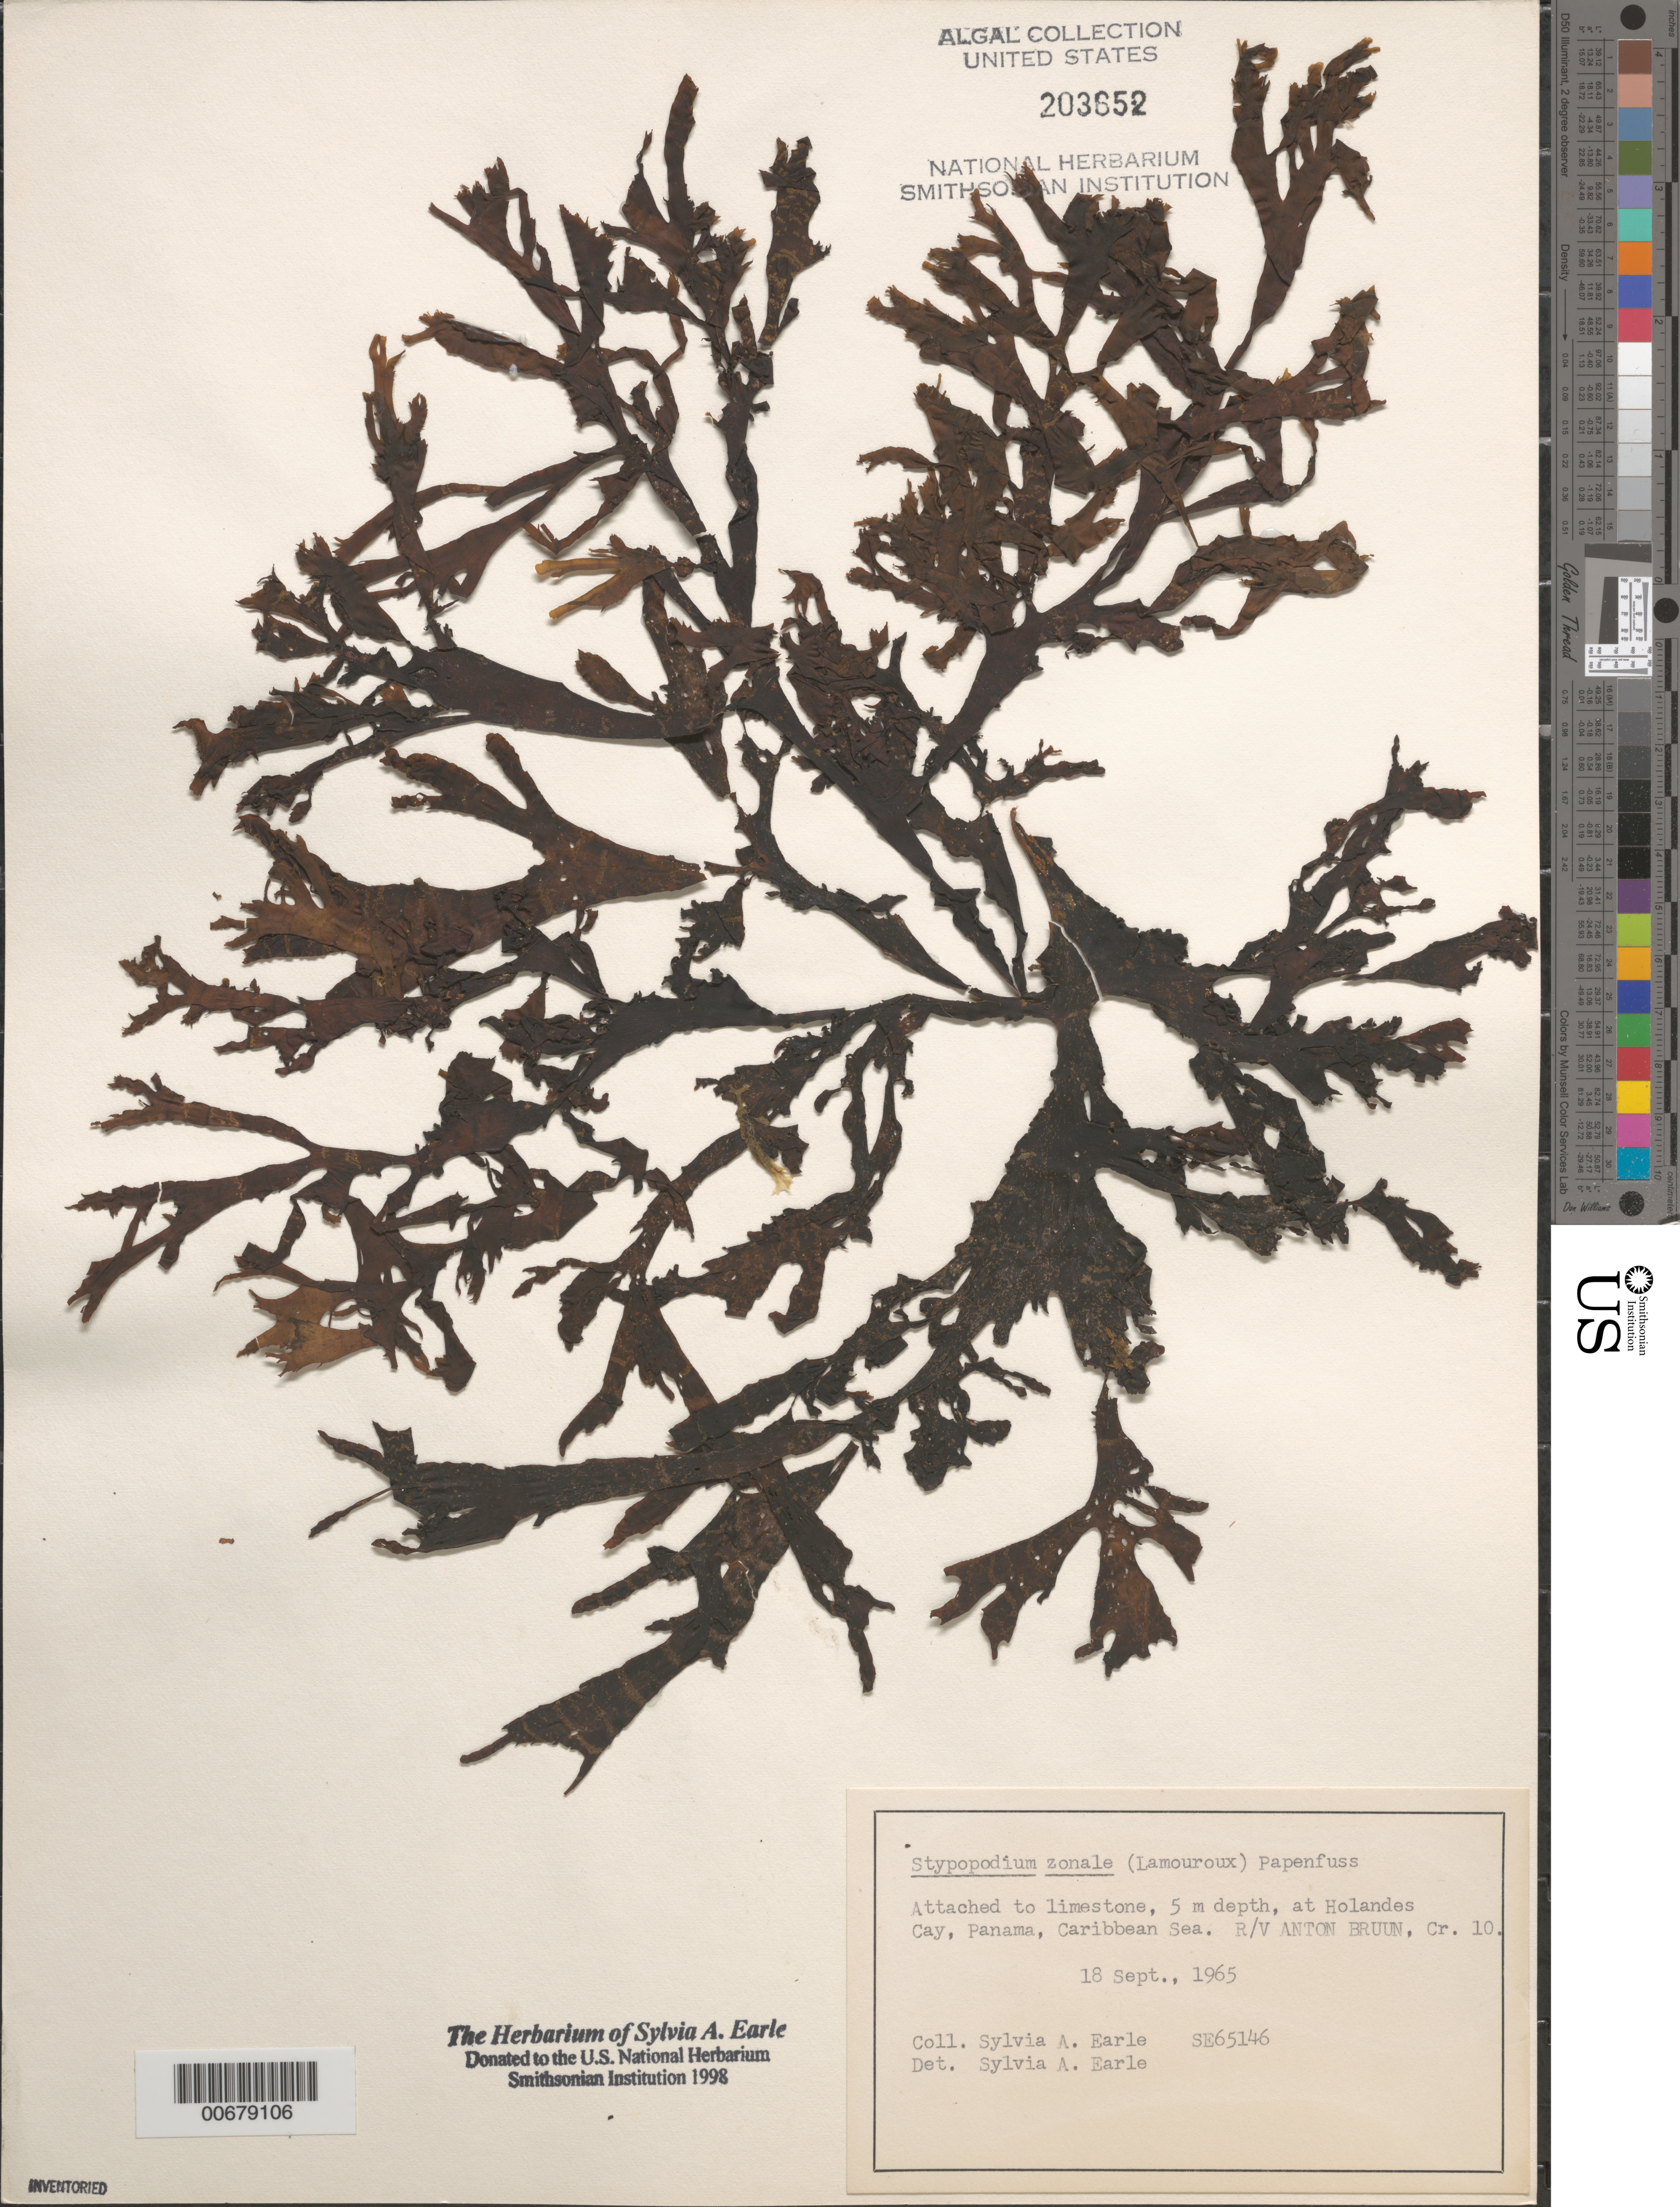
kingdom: Chromista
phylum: Ochrophyta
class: Phaeophyceae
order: Dictyotales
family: Dictyotaceae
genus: Stypopodium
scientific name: Stypopodium zonale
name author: (J.V.Lamouroux) Papenf.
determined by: Earle, S. A.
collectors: S. A. Earle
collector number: SE 65146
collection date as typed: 18 Sep 1965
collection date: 1965-09-18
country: Panama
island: Holandes Cay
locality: Caribbean Sea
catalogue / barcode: US 203652